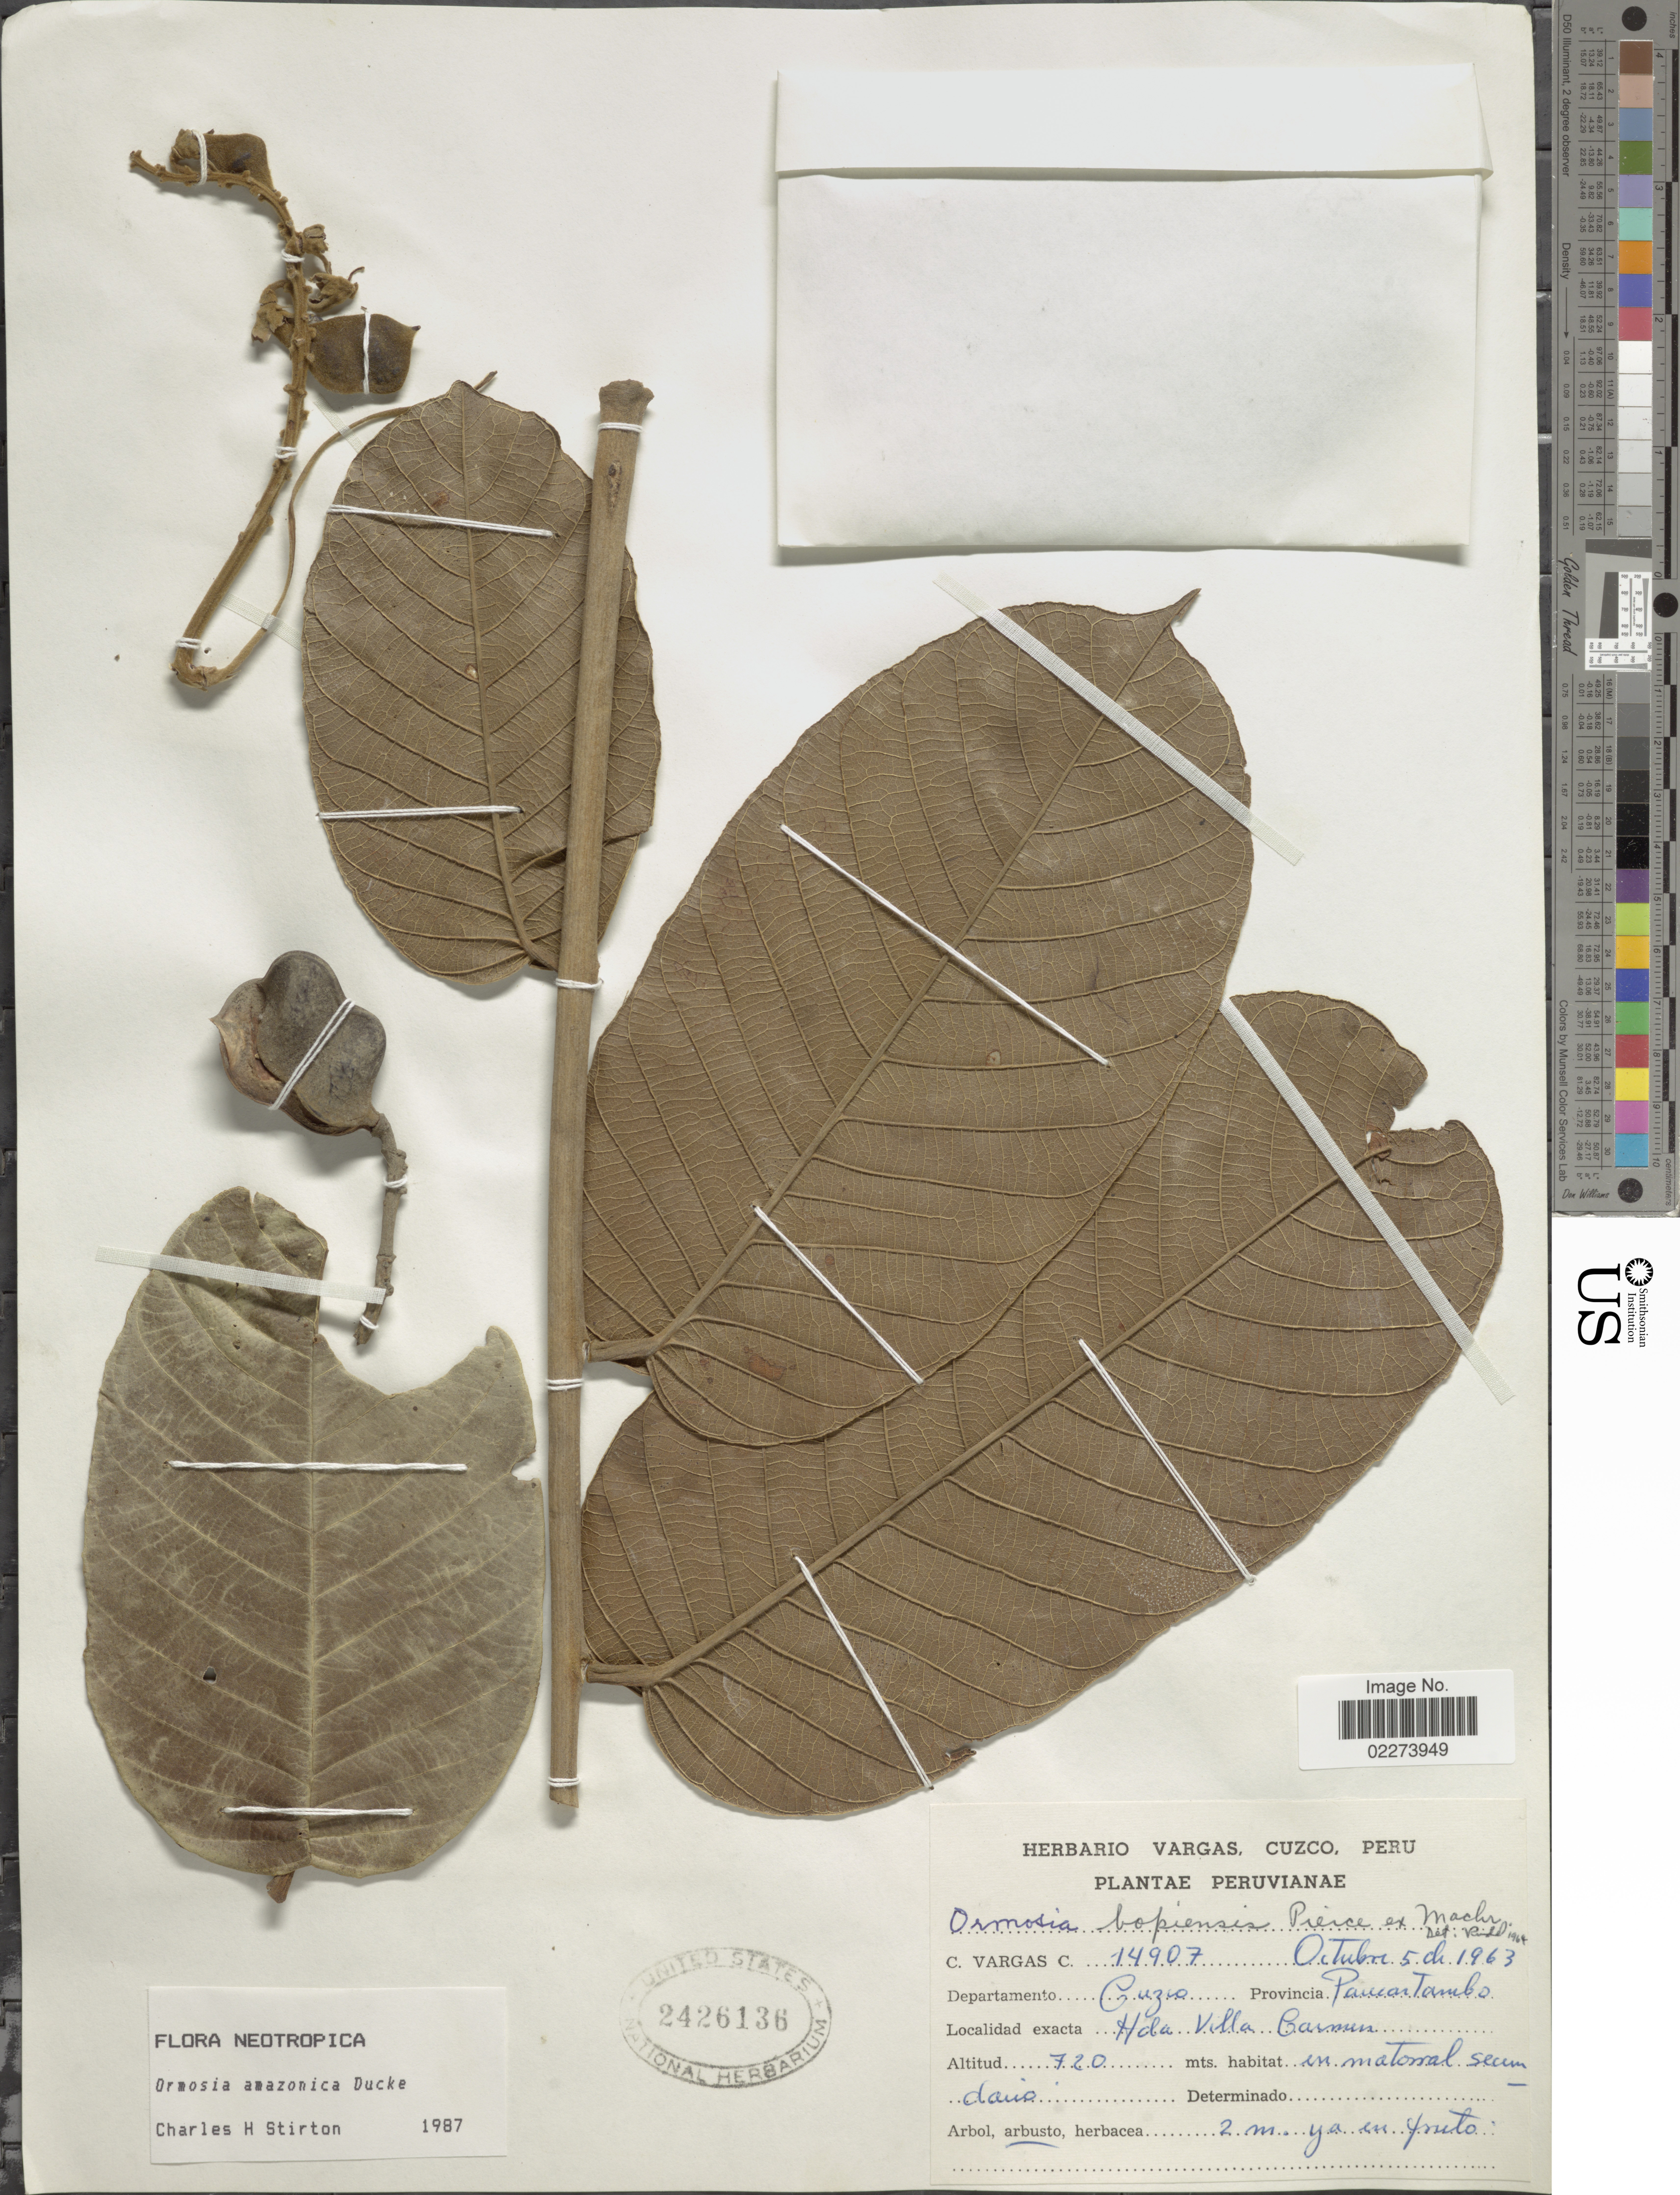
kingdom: Plantae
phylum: Tracheophyta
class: Magnoliopsida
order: Fabales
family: Fabaceae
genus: Ormosia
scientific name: Ormosia amazonica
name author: Ducke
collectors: C. Vargas Calderón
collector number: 14907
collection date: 1963-10-05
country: Peru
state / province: Cusco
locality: Departamento Cuzco, Provincia Paucartambo, Hda Villa Carmen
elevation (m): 720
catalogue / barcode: US 2426136